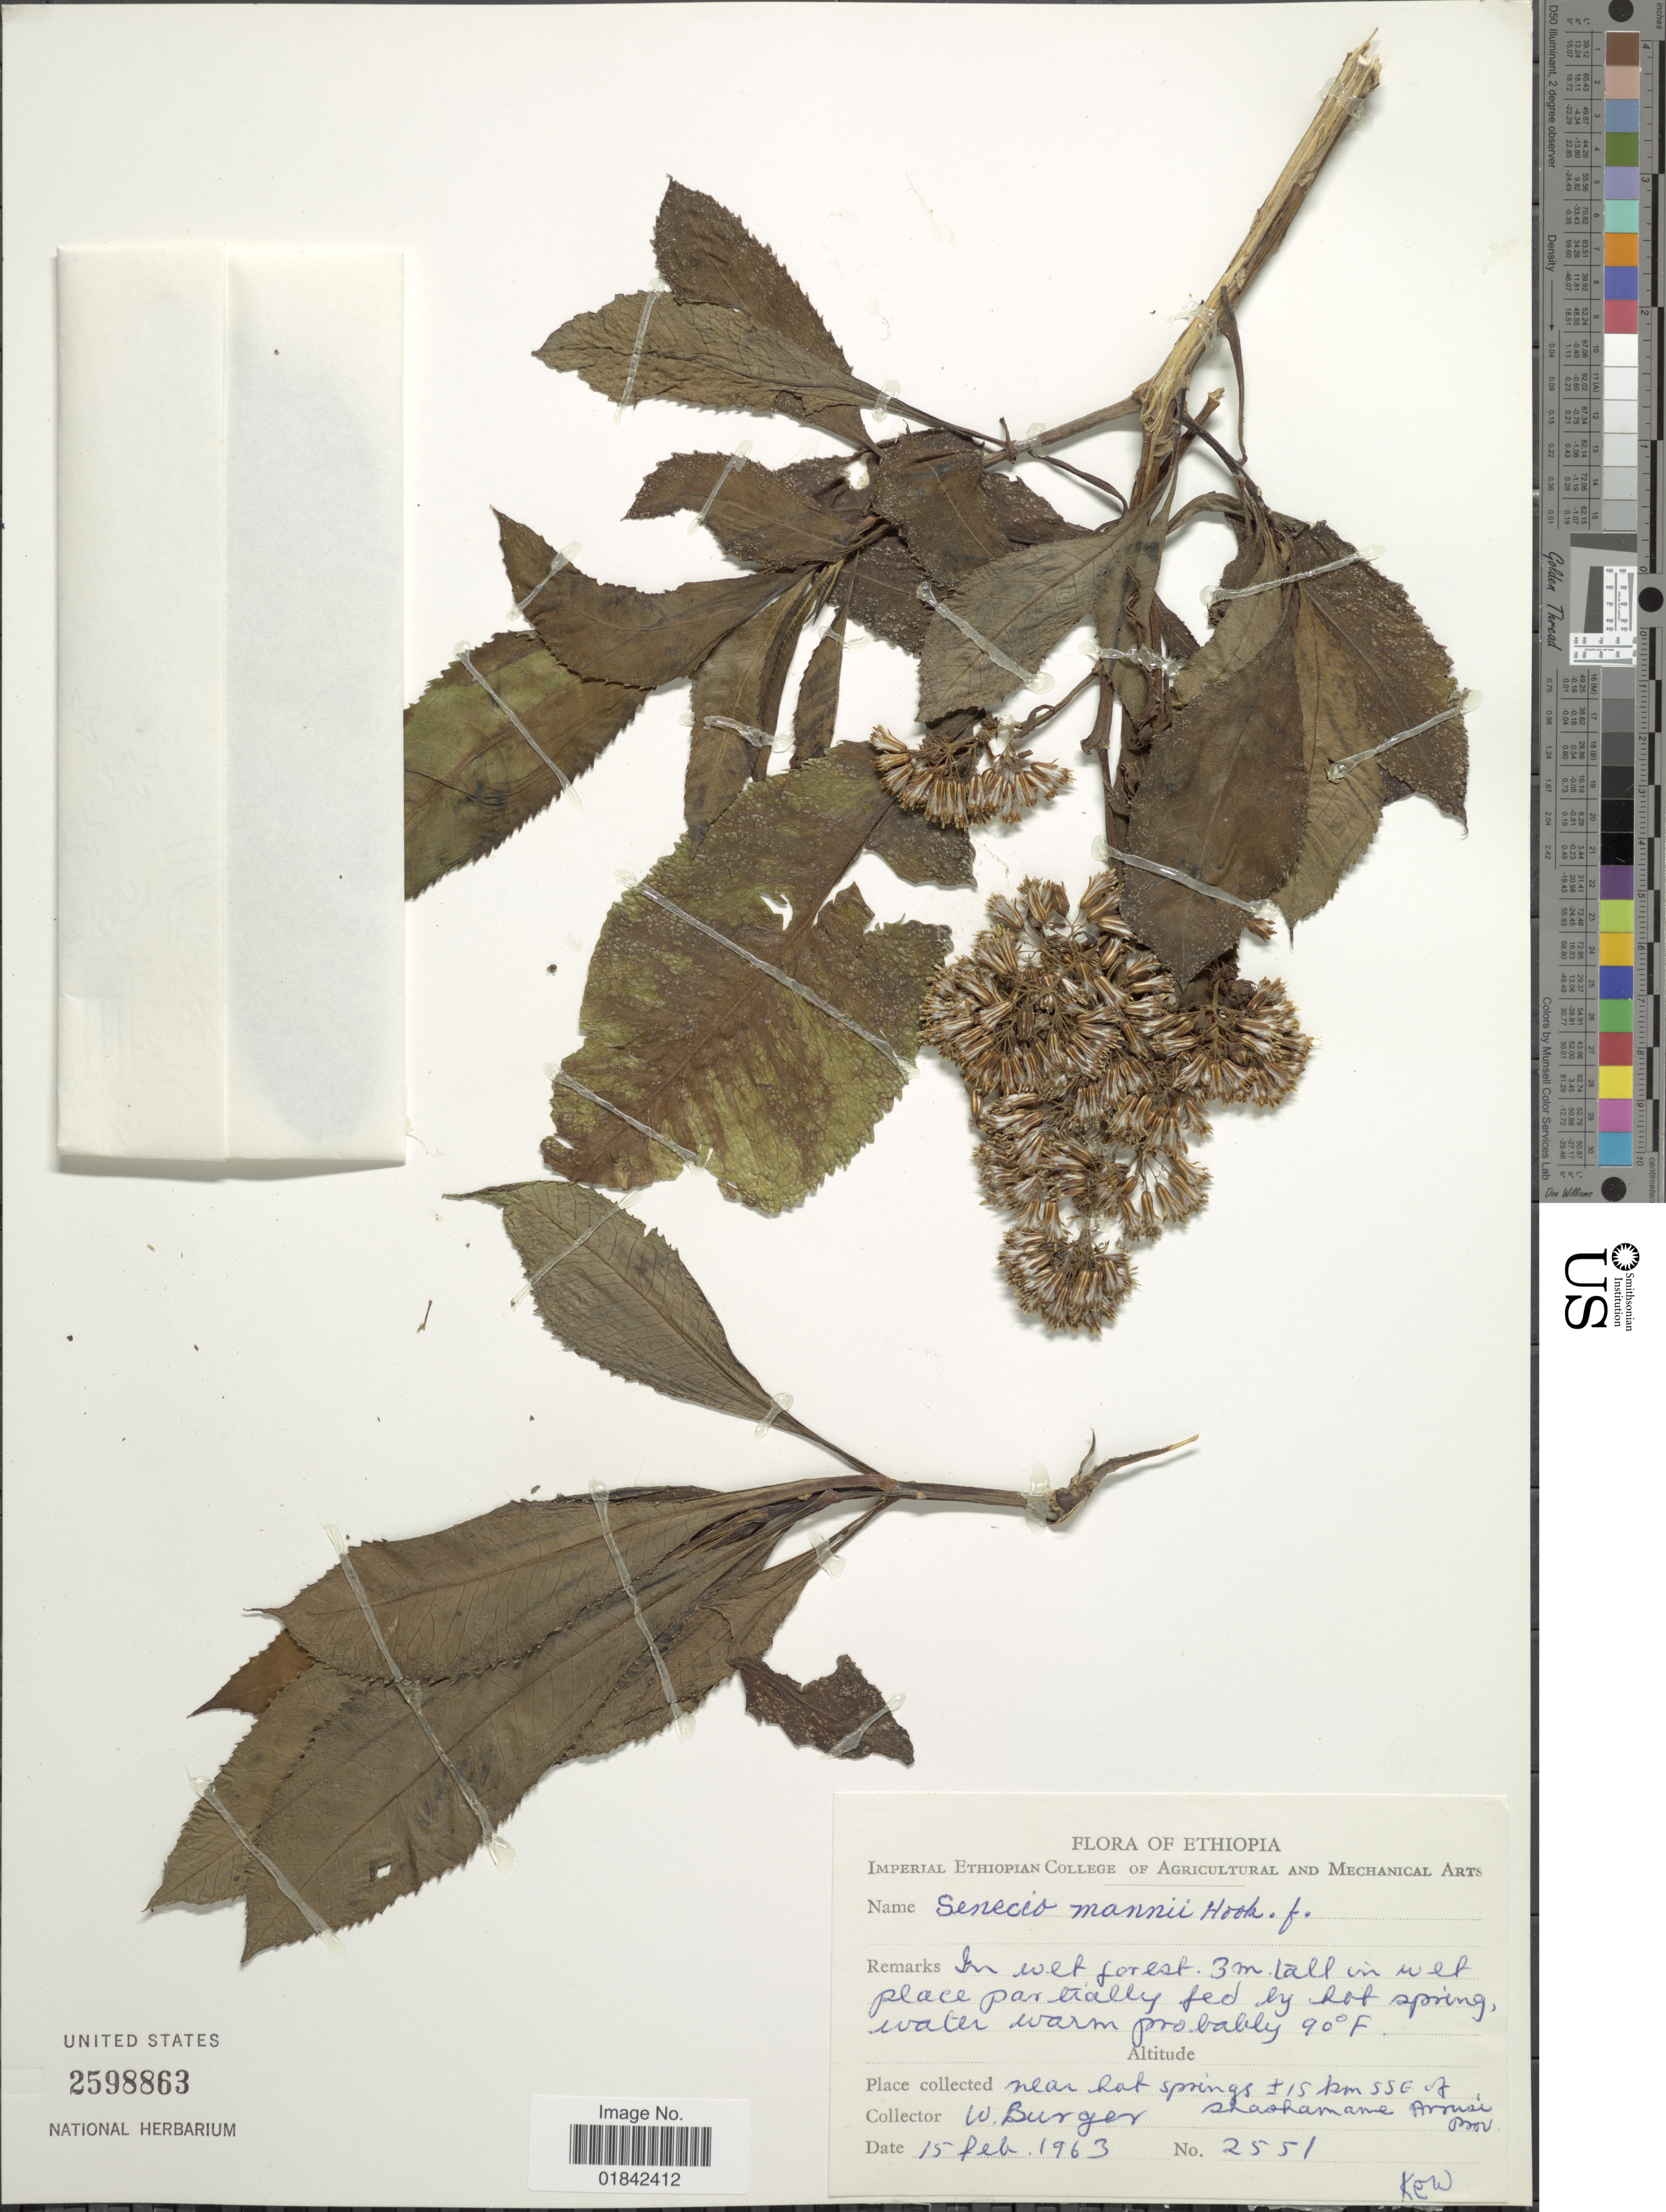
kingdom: Plantae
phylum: Tracheophyta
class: Magnoliopsida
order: Asterales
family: Asteraceae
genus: Senecio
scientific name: Senecio mannii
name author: Hook. f.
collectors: W. Burger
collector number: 2551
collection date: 1963-02-15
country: Ethiopia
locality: Near hot springs ±15 km SSE of Shashamane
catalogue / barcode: US 2598863